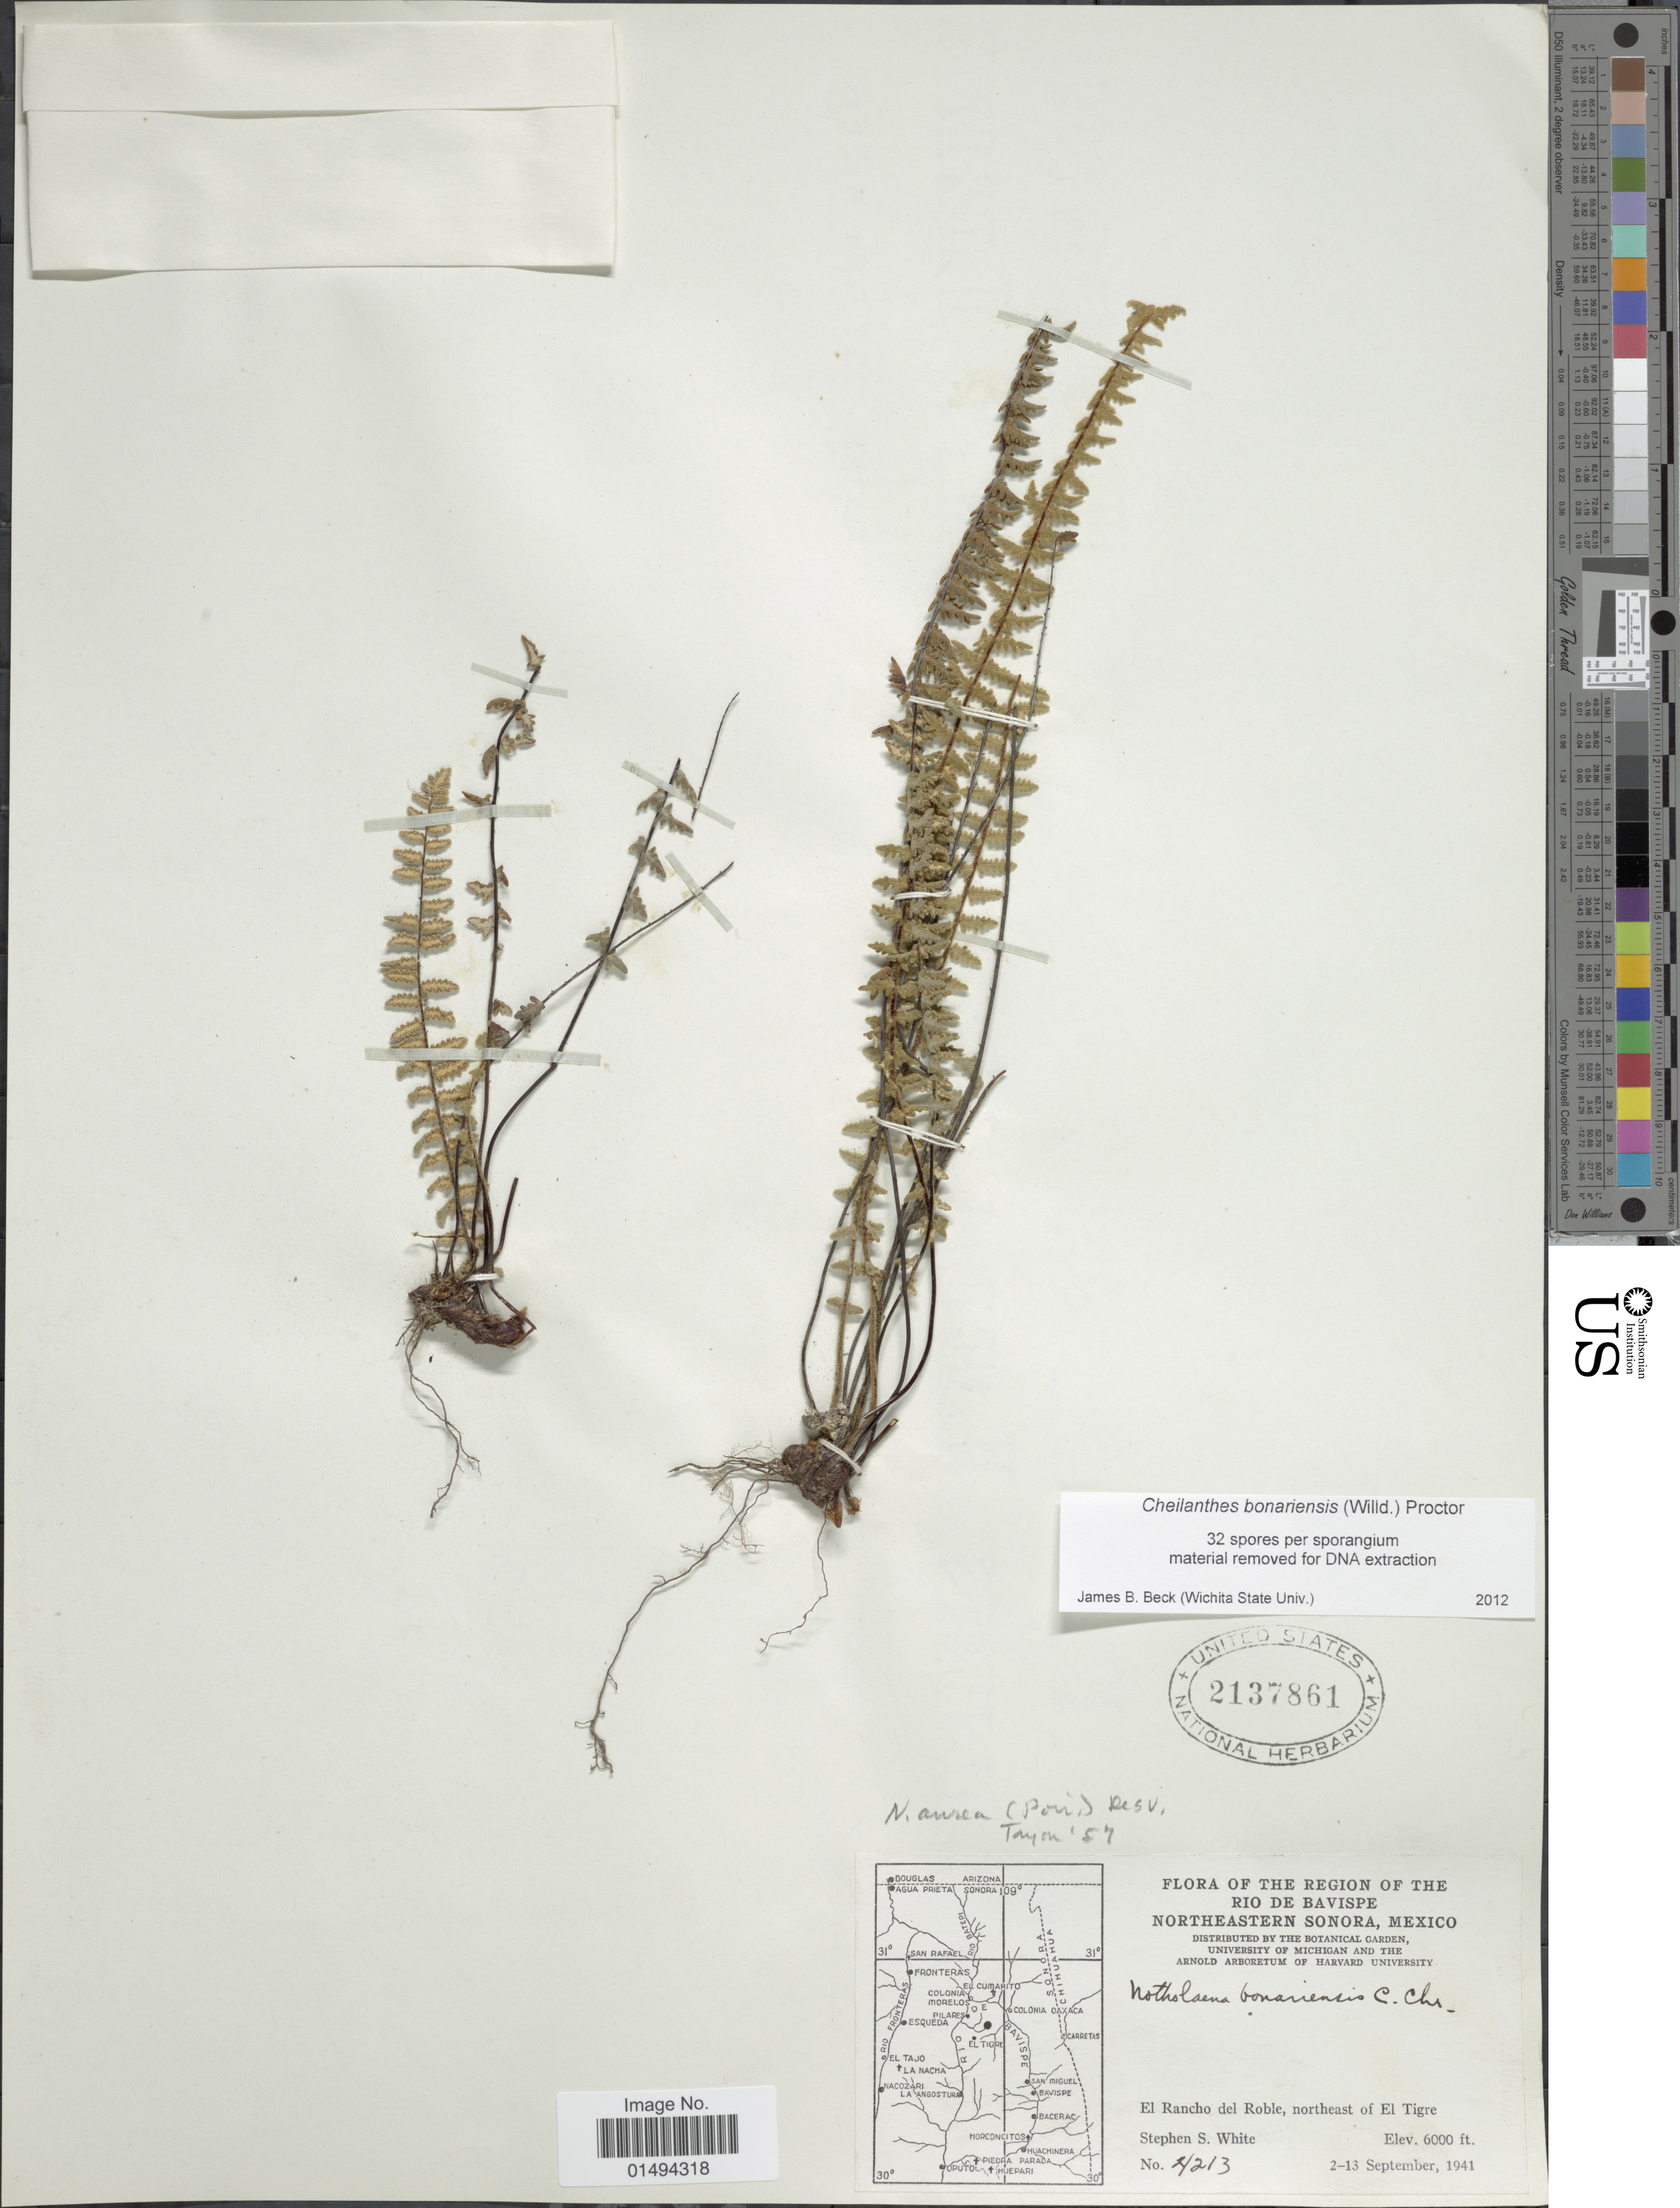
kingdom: Plantae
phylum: Tracheophyta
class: Polypodiopsida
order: Polypodiales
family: Pteridaceae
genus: Myriopteris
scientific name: Myriopteris aurea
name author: (Poir.) Grusz & Windham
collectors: S. S. White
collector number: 4213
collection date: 1941-09-02/1941-09-13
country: Mexico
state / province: Sonora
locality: The region of the Rio de Bavispe, Northeastern Sonora, El Rancho del Roble, northeast of El Tigre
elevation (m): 1829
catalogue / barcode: US 2137861